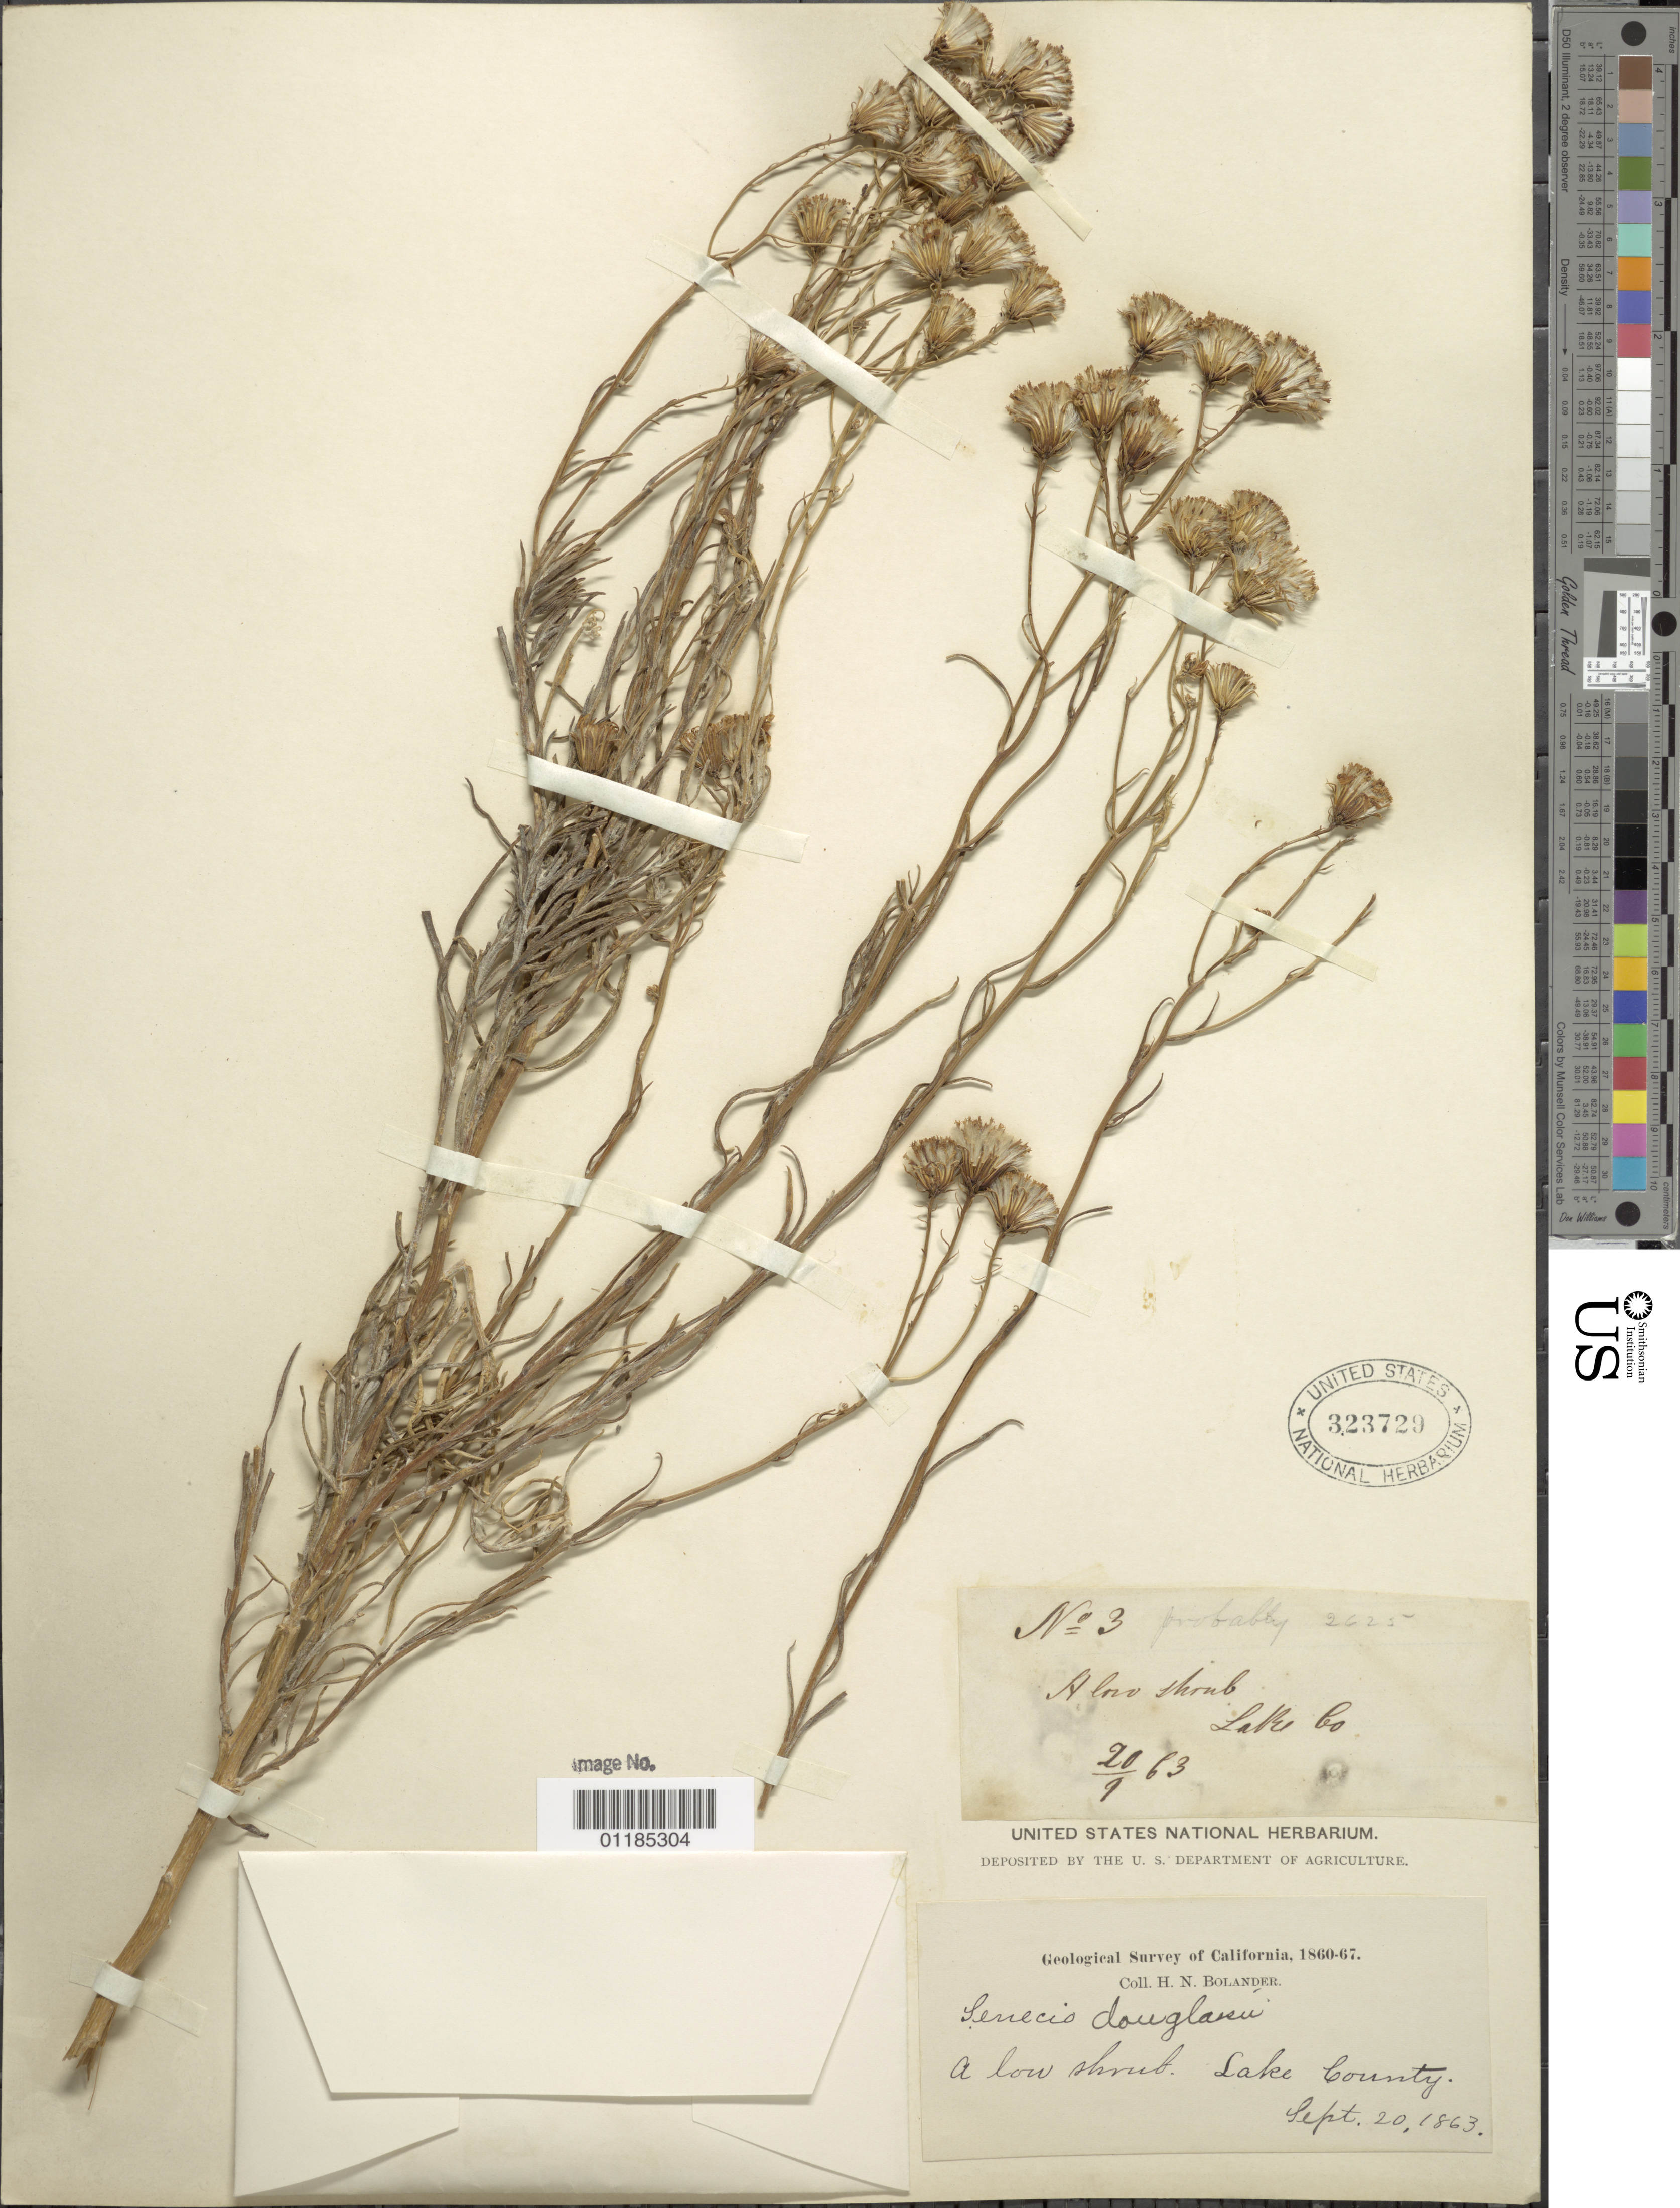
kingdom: Plantae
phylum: Tracheophyta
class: Magnoliopsida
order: Asterales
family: Asteraceae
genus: Senecio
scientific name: Senecio flaccidus var. flaccidus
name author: Less.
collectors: H. Bolander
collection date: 1863-09-20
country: United States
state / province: California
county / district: Lake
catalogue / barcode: US 323729